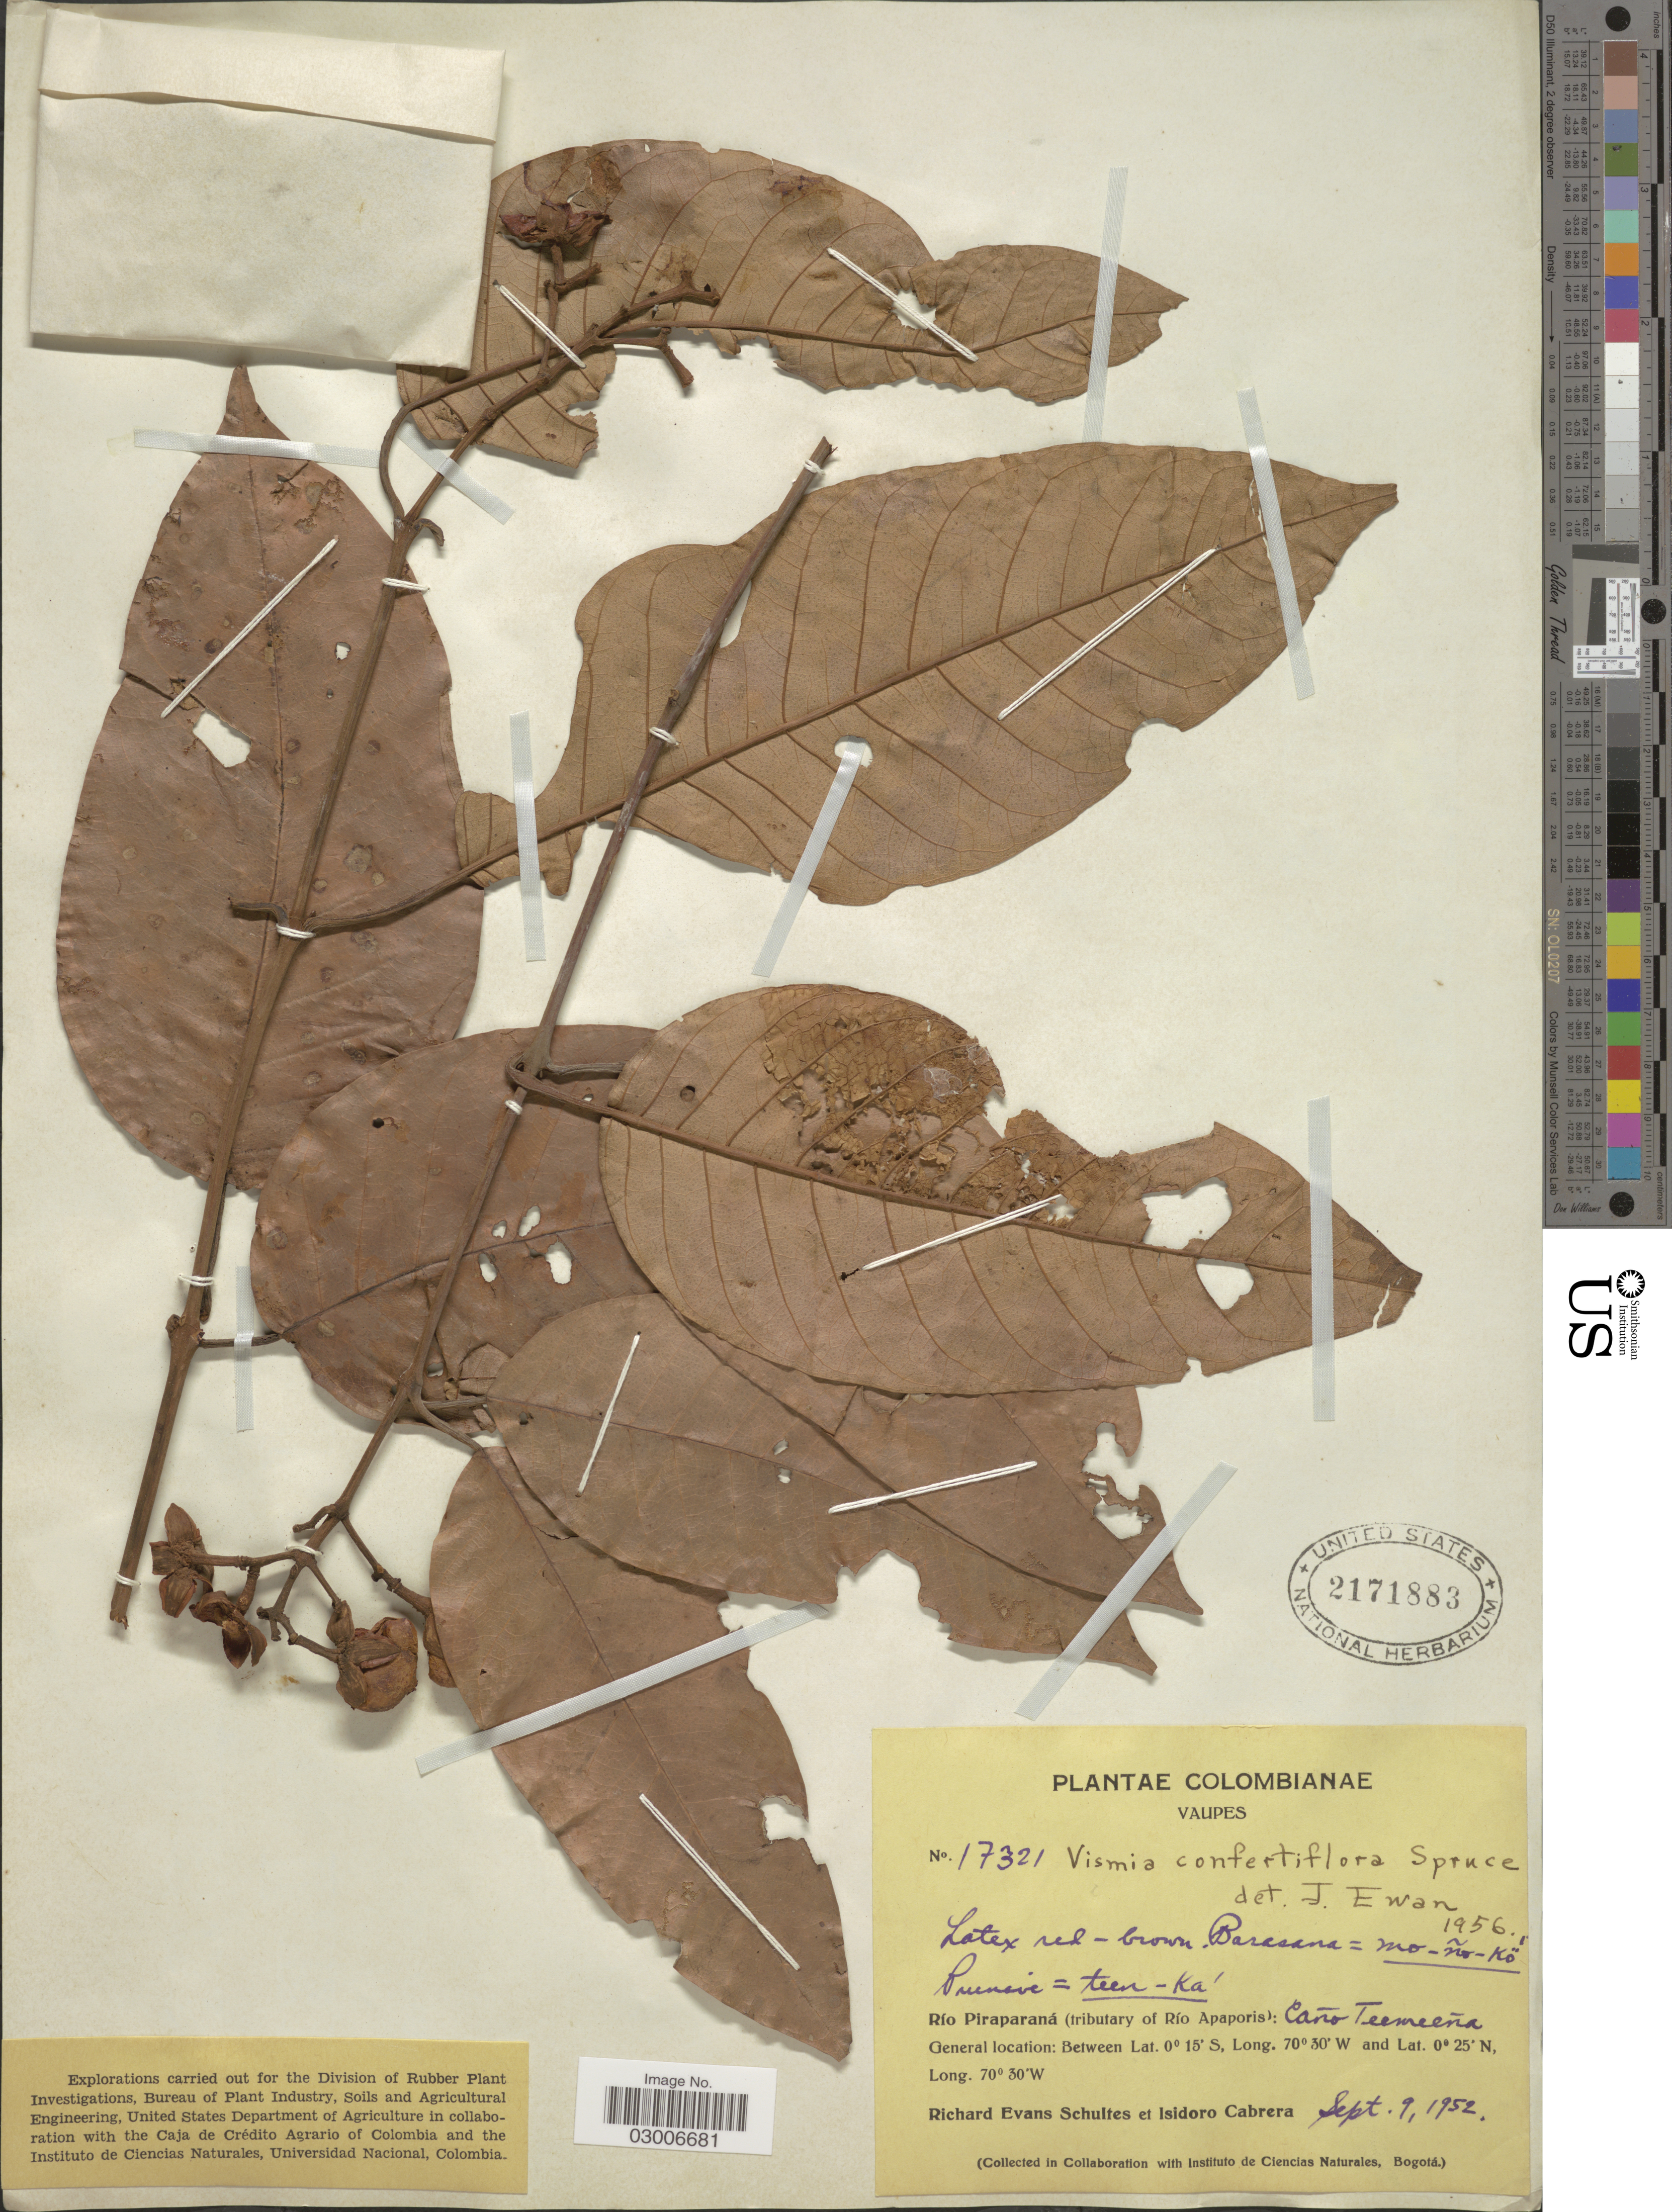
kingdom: Plantae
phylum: Tracheophyta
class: Magnoliopsida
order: Malpighiales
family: Hypericaceae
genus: Vismia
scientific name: Vismia confertiflora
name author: Spruce ex Reichardt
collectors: R. E. Schultes & I. Cabrera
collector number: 17321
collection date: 1952-09-09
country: Colombia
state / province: Vaupés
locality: Río Piraparaná (tributary of Río Apaporis): Caño Teemeeña.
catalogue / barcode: US 2171883